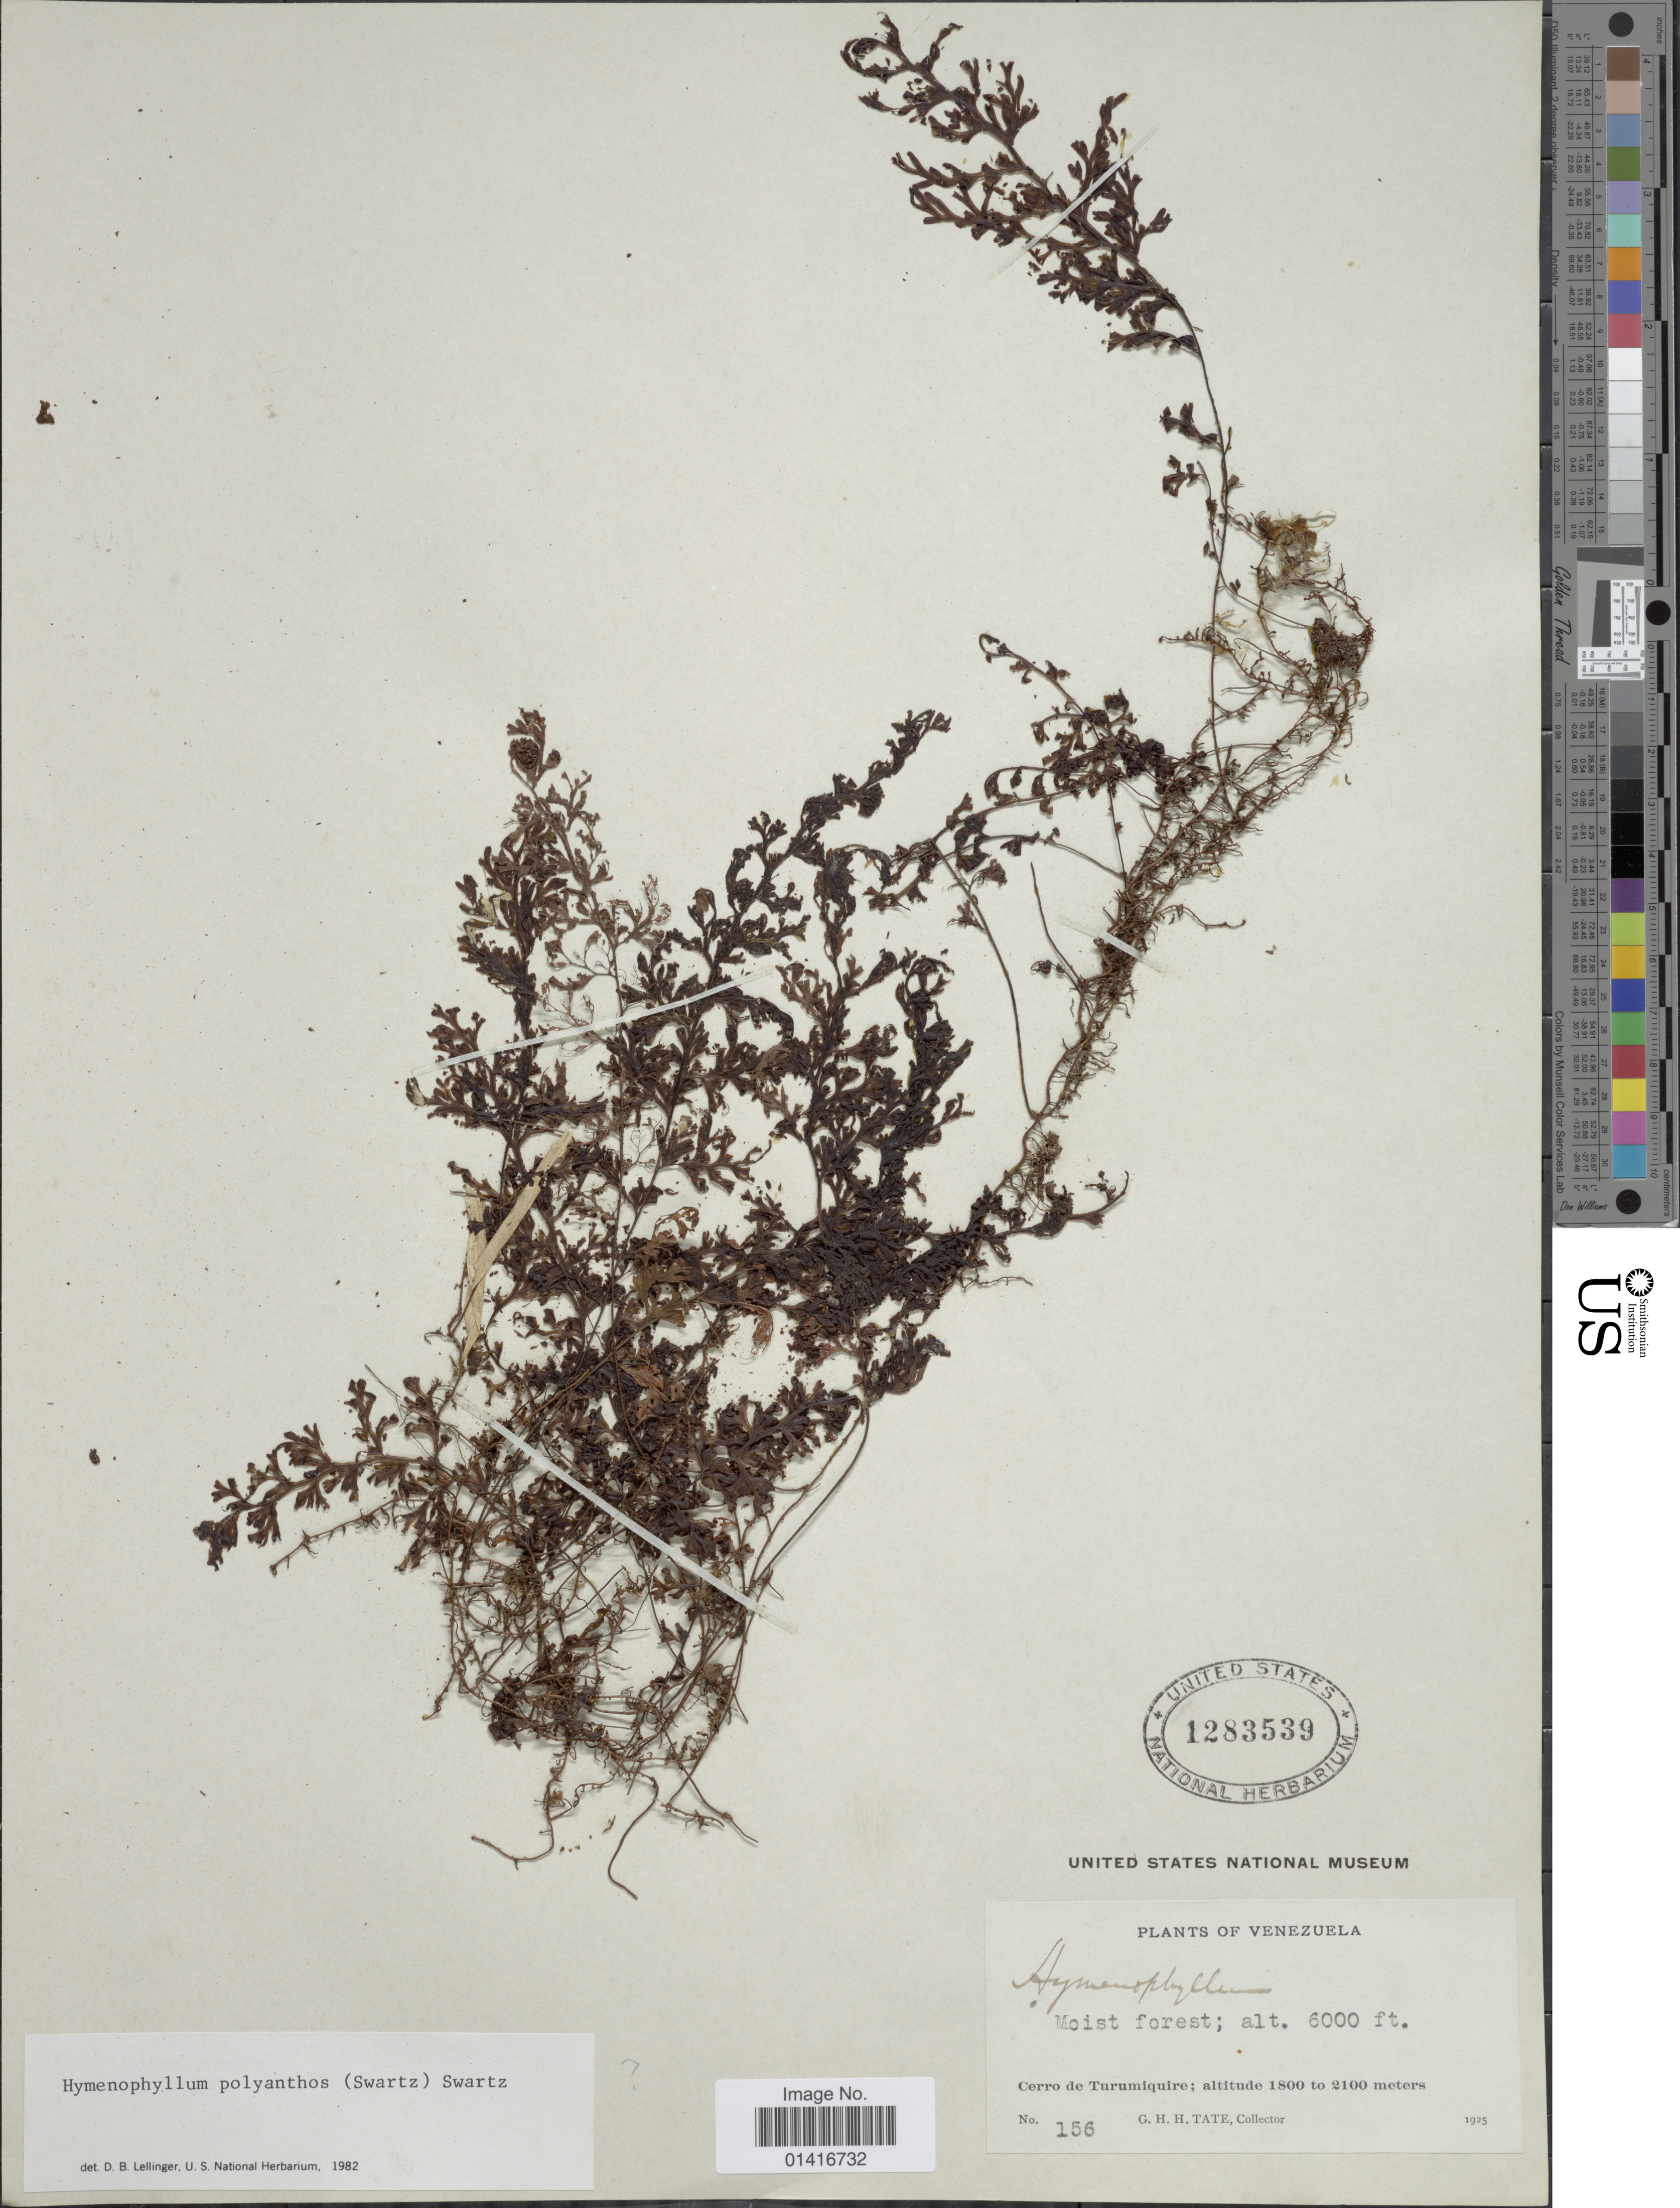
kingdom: Plantae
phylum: Tracheophyta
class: Polypodiopsida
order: Hymenophyllales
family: Hymenophyllaceae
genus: Hymenophyllum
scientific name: Hymenophyllum polyanthos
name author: (Sw.) Sw.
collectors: G. Tate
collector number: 156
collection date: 1925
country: Venezuela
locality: Cerro de Turumiquire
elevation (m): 1829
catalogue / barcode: US 1283539